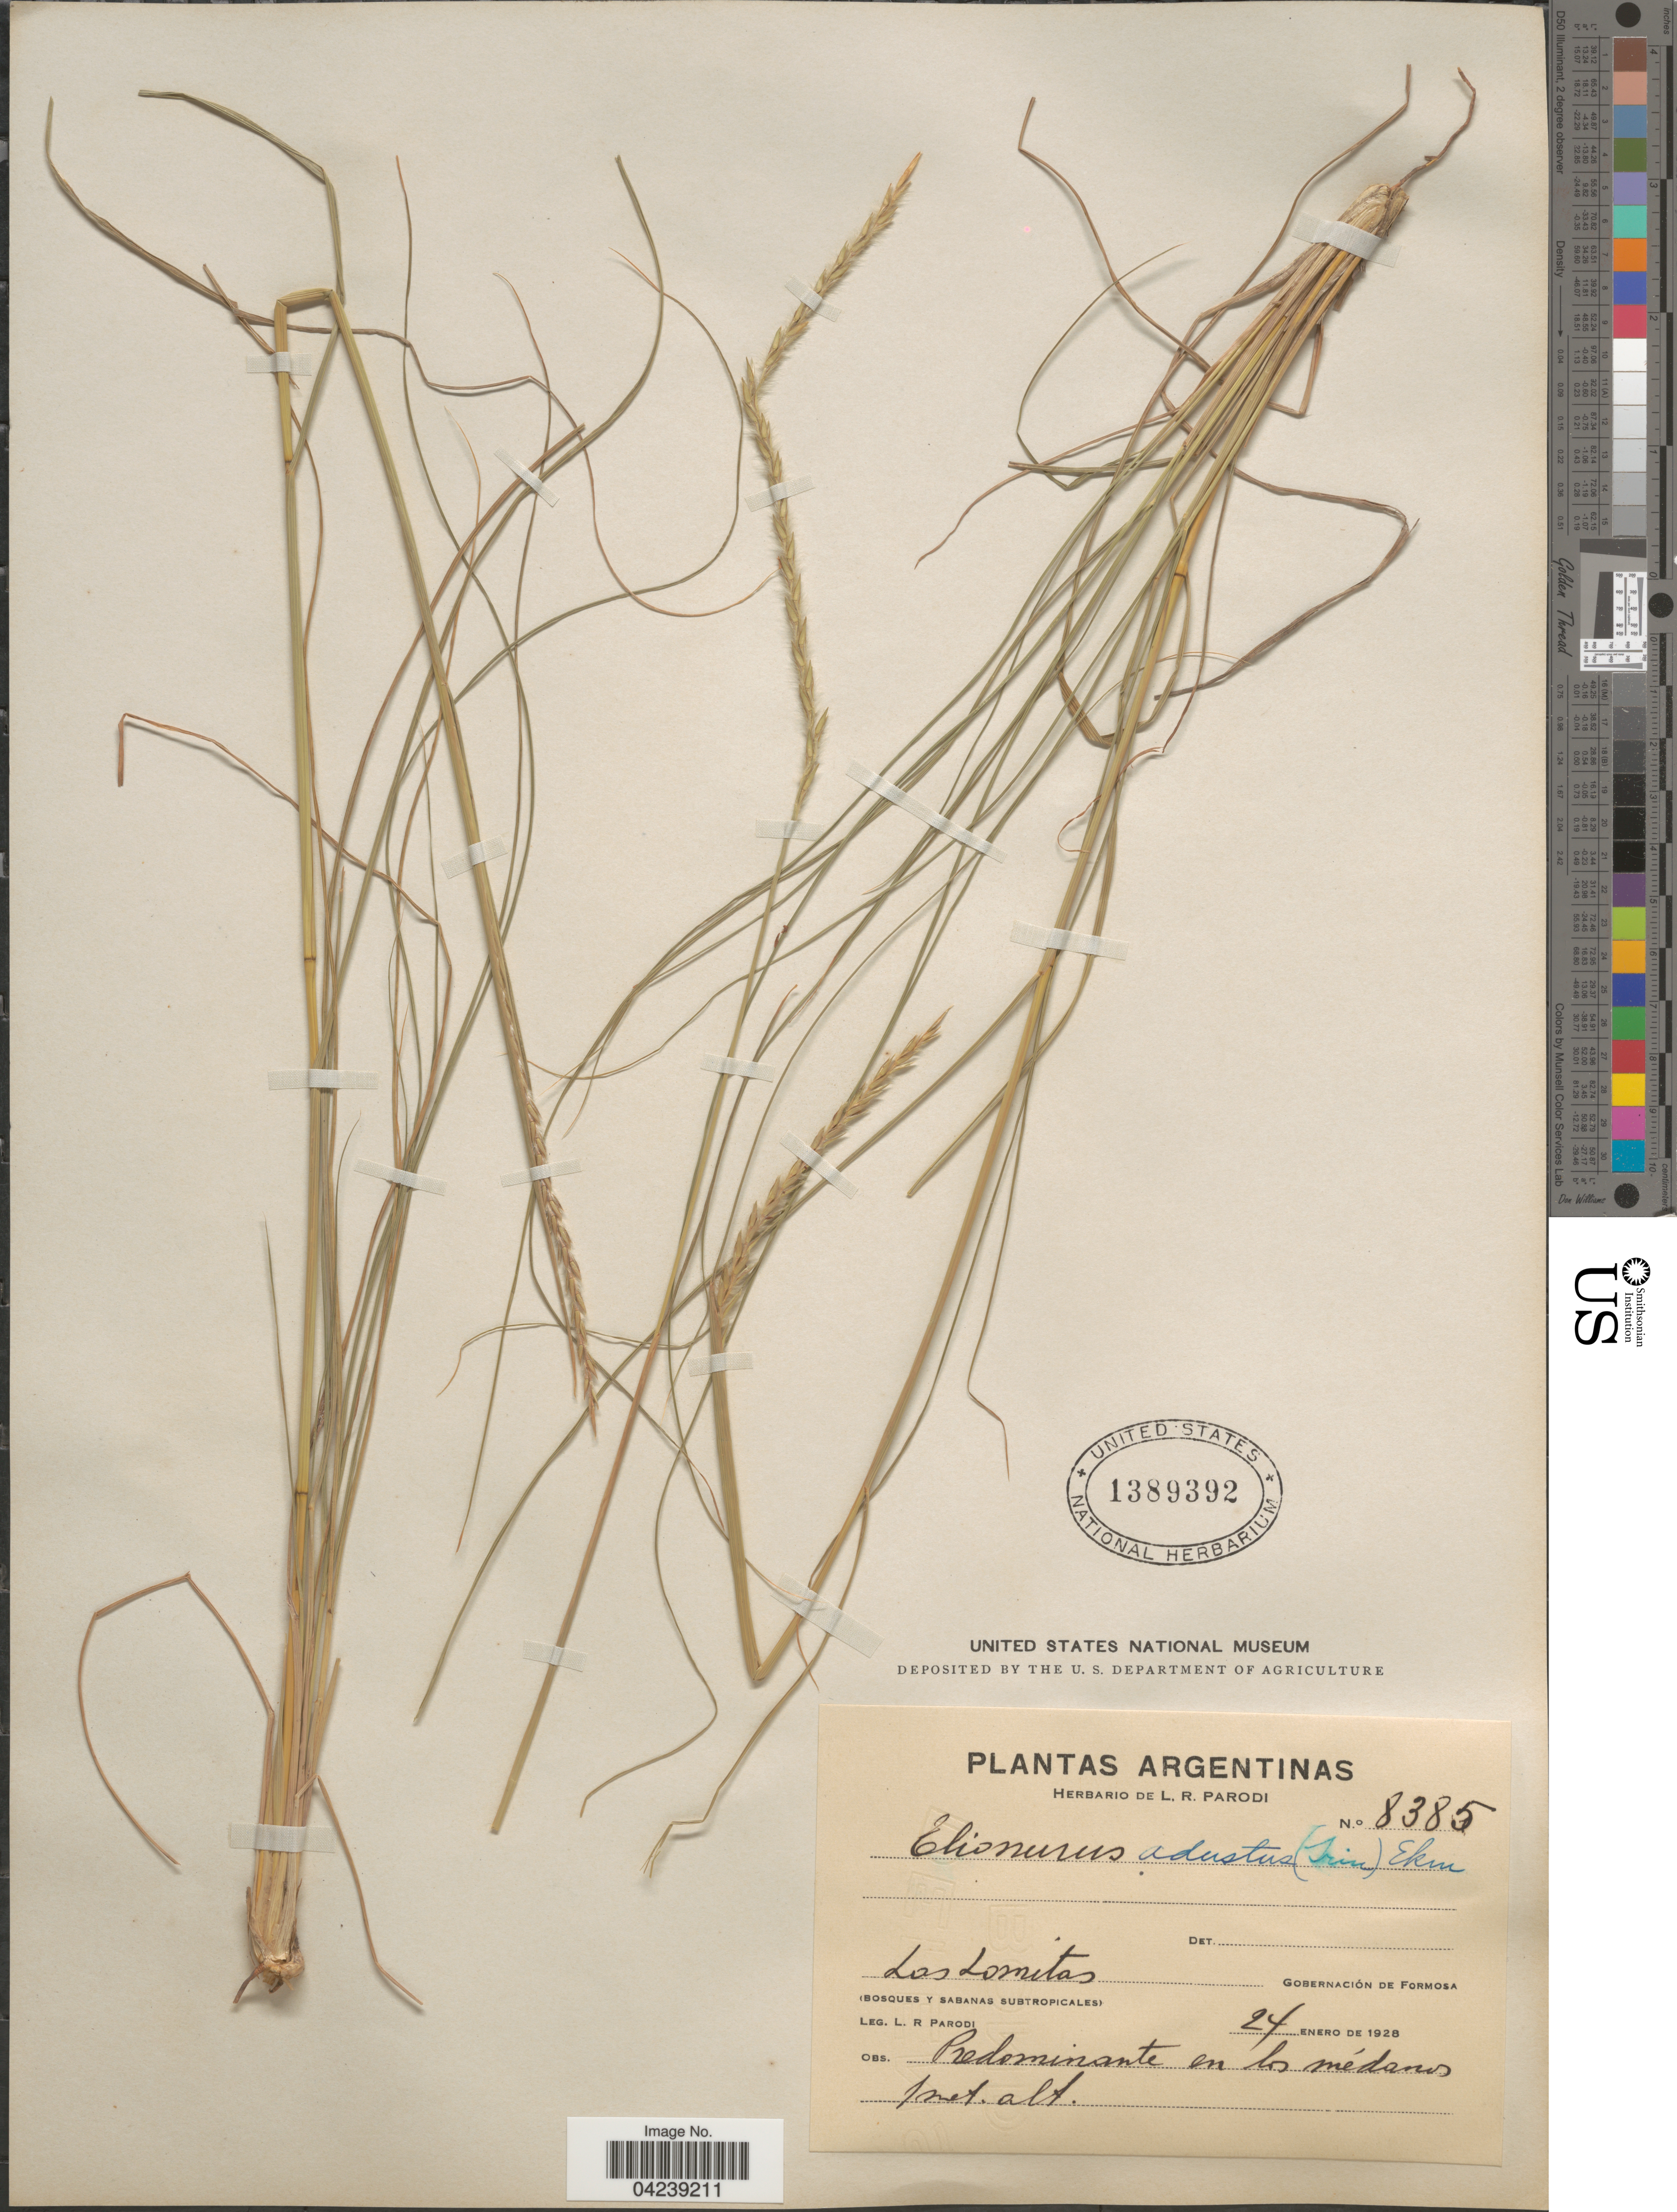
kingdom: Plantae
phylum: Tracheophyta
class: Liliopsida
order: Poales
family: Poaceae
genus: Elionurus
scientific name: Elionurus muticus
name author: (Spreng.) Kuntze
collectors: L. R. Parodi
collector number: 8385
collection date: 1928-01-24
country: Argentina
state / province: Formosa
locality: Las Lomitas. Gobernación de Formosa. (Bosques y sabanas Subtropicales).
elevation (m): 1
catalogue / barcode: US 1389392